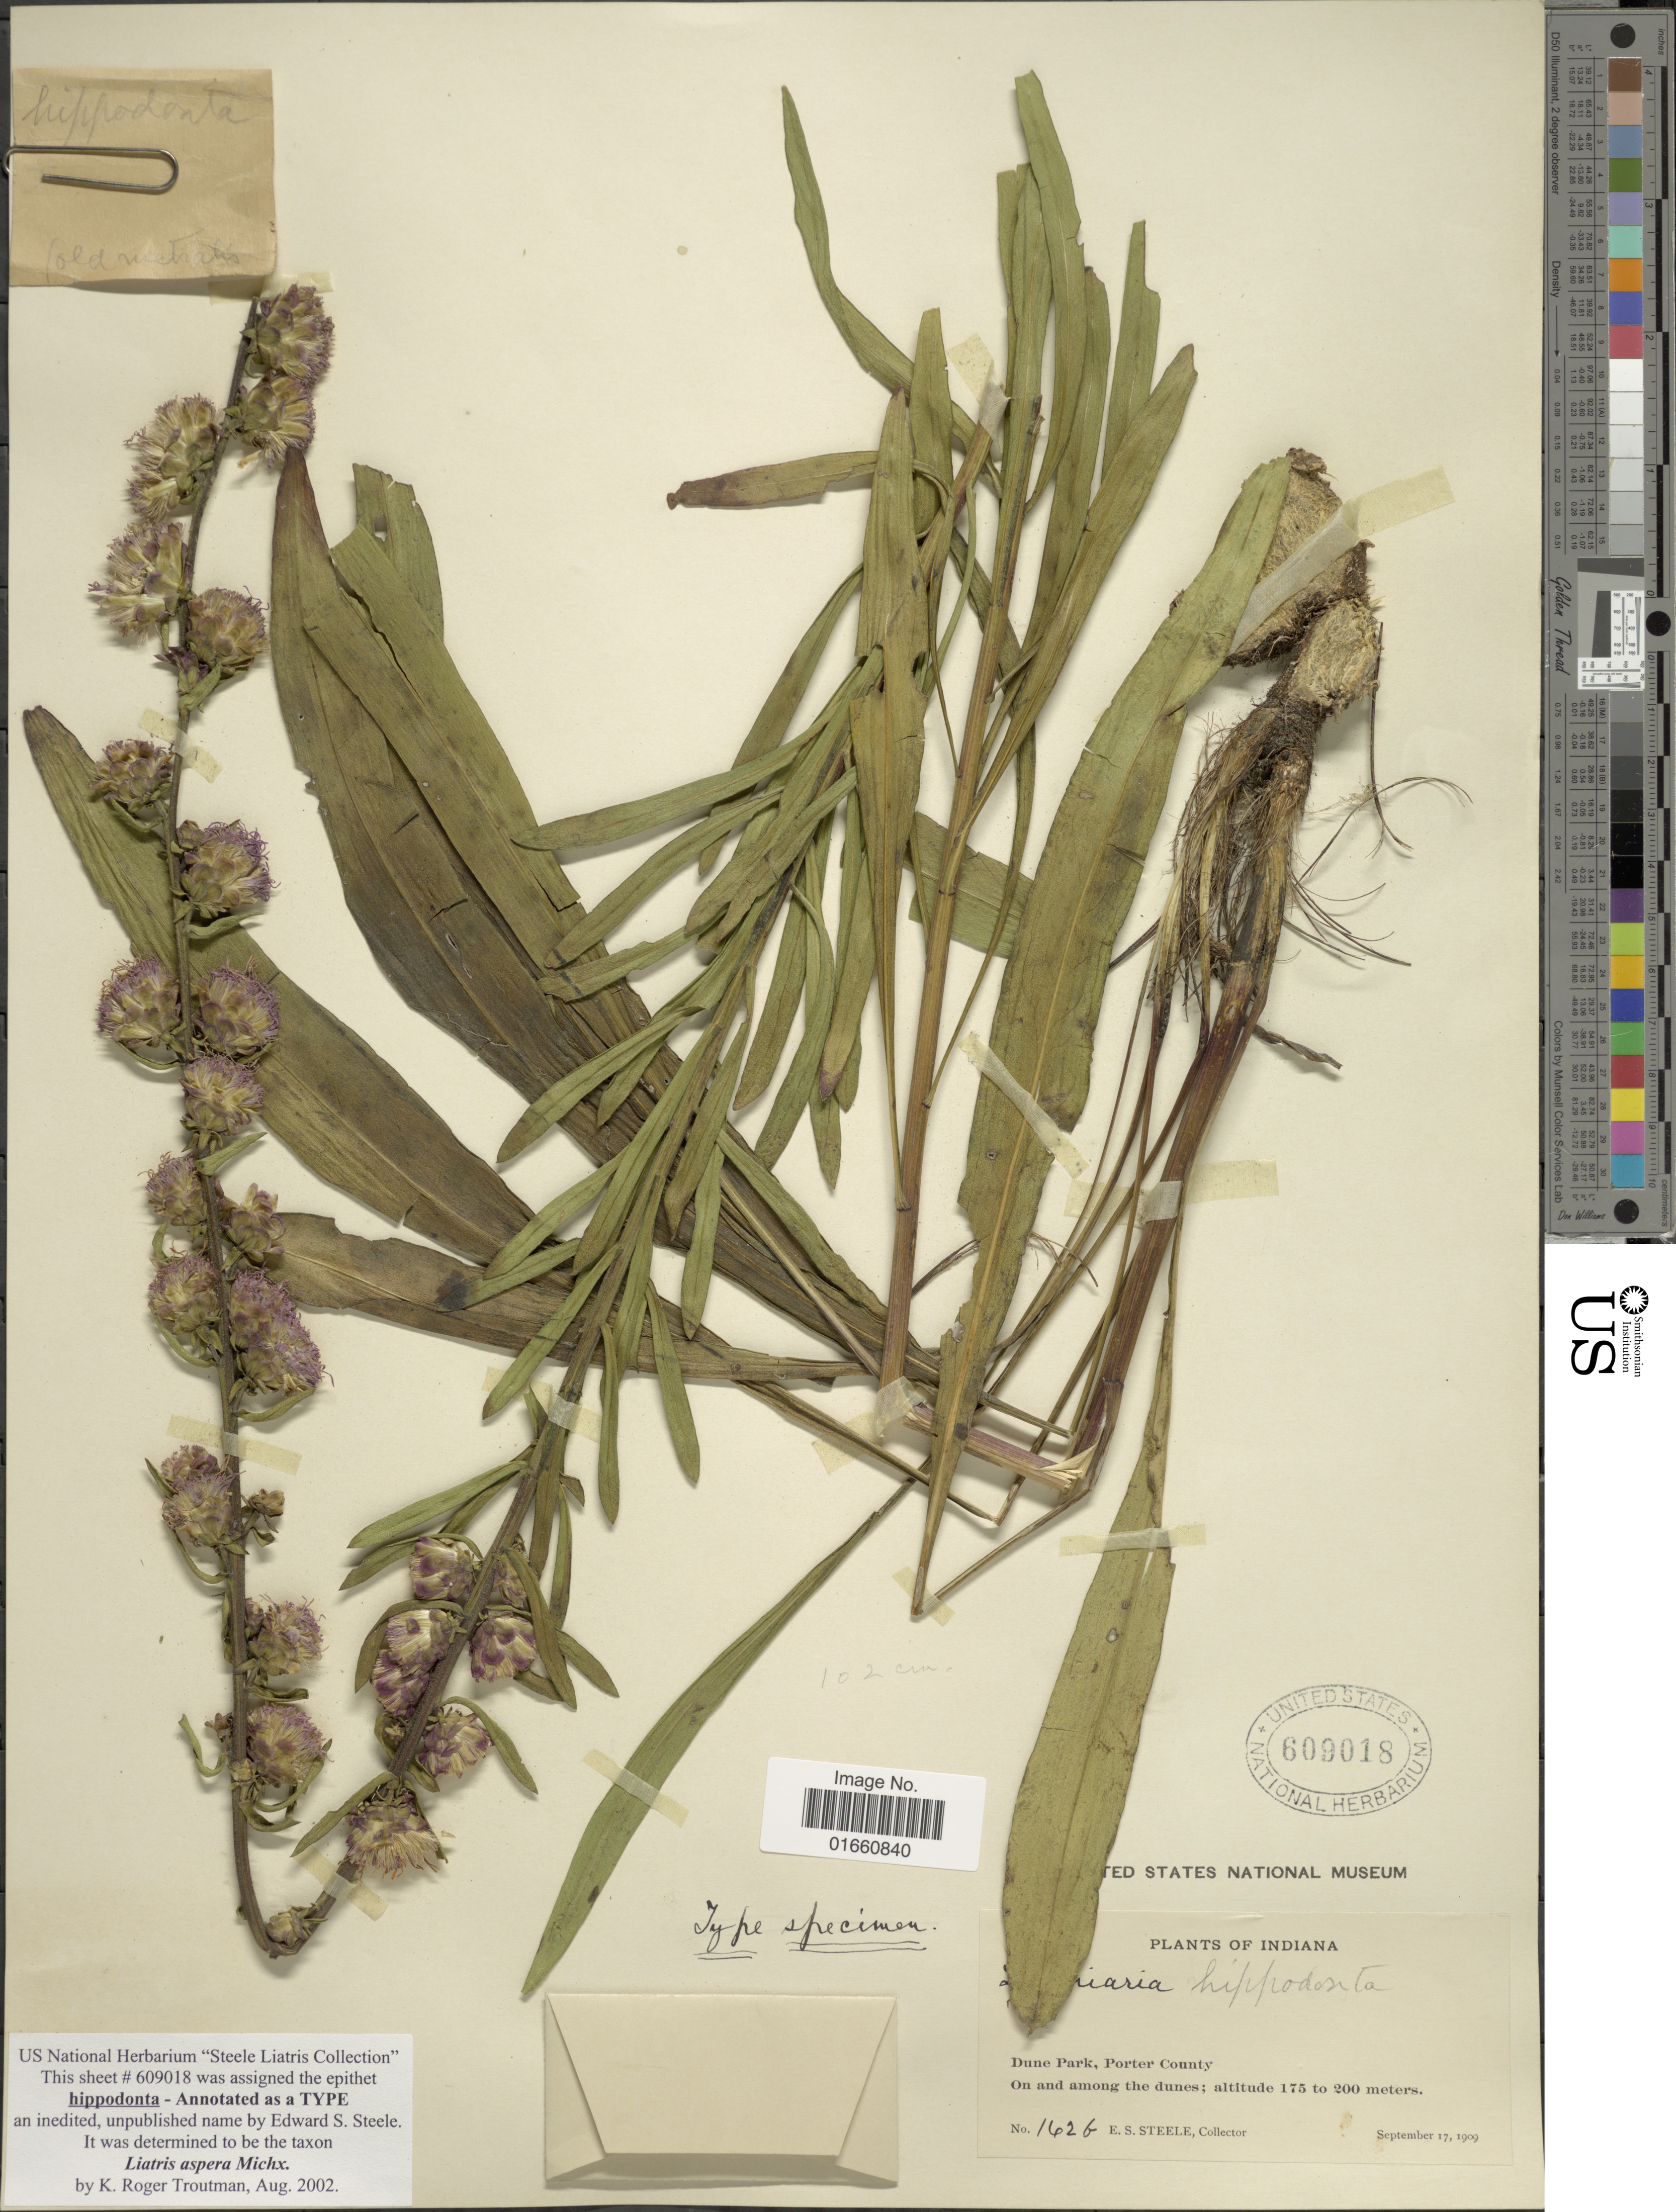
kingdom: Plantae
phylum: Tracheophyta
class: Magnoliopsida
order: Asterales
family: Asteraceae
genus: Liatris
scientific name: Liatris aspera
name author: Michx.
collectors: E. Steele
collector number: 162b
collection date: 1909-09-17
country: United States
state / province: Indiana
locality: Dune Park, Porter County, On and among the dunes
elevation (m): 175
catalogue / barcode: US 609018